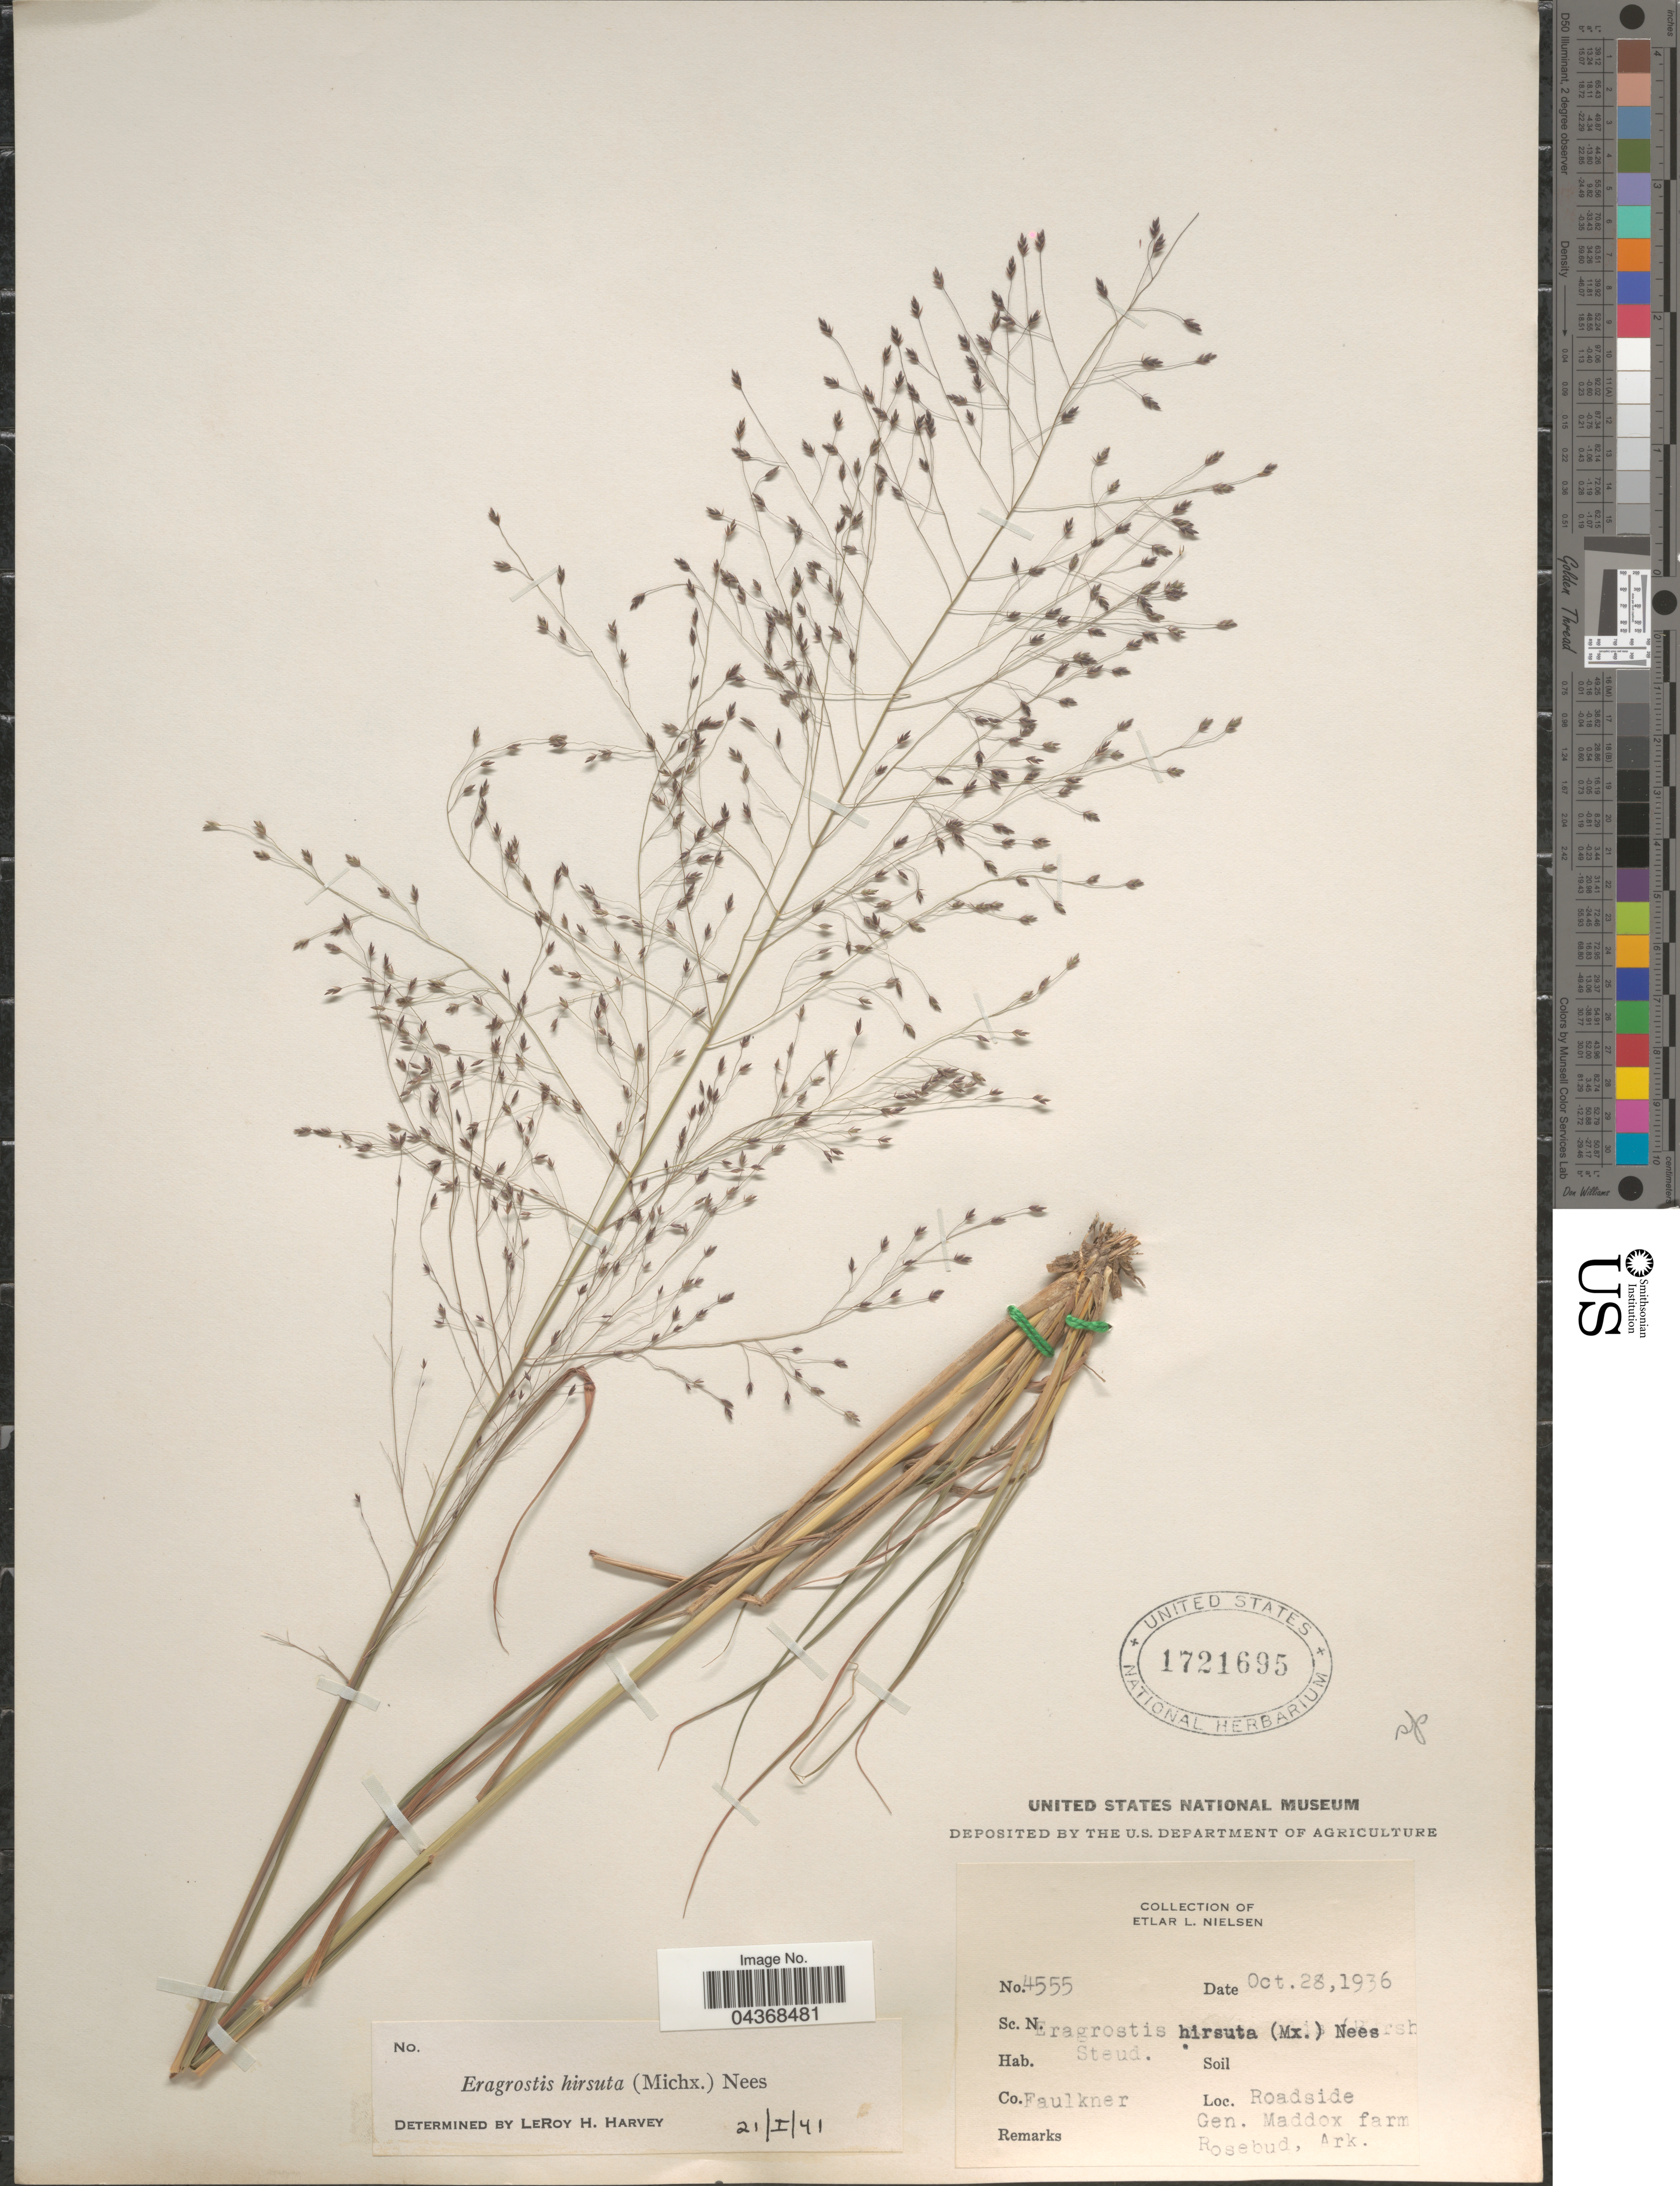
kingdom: Plantae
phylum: Tracheophyta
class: Liliopsida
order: Poales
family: Poaceae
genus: Eragrostis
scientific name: Eragrostis hirsuta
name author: (Michx.) Nees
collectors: E. L. Nielsen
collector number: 4555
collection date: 1936-10-28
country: United States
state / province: Arkansas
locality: Co. Faulkner. Roadside Gen. Maddox farm Rosebud.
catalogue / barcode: US 1721695